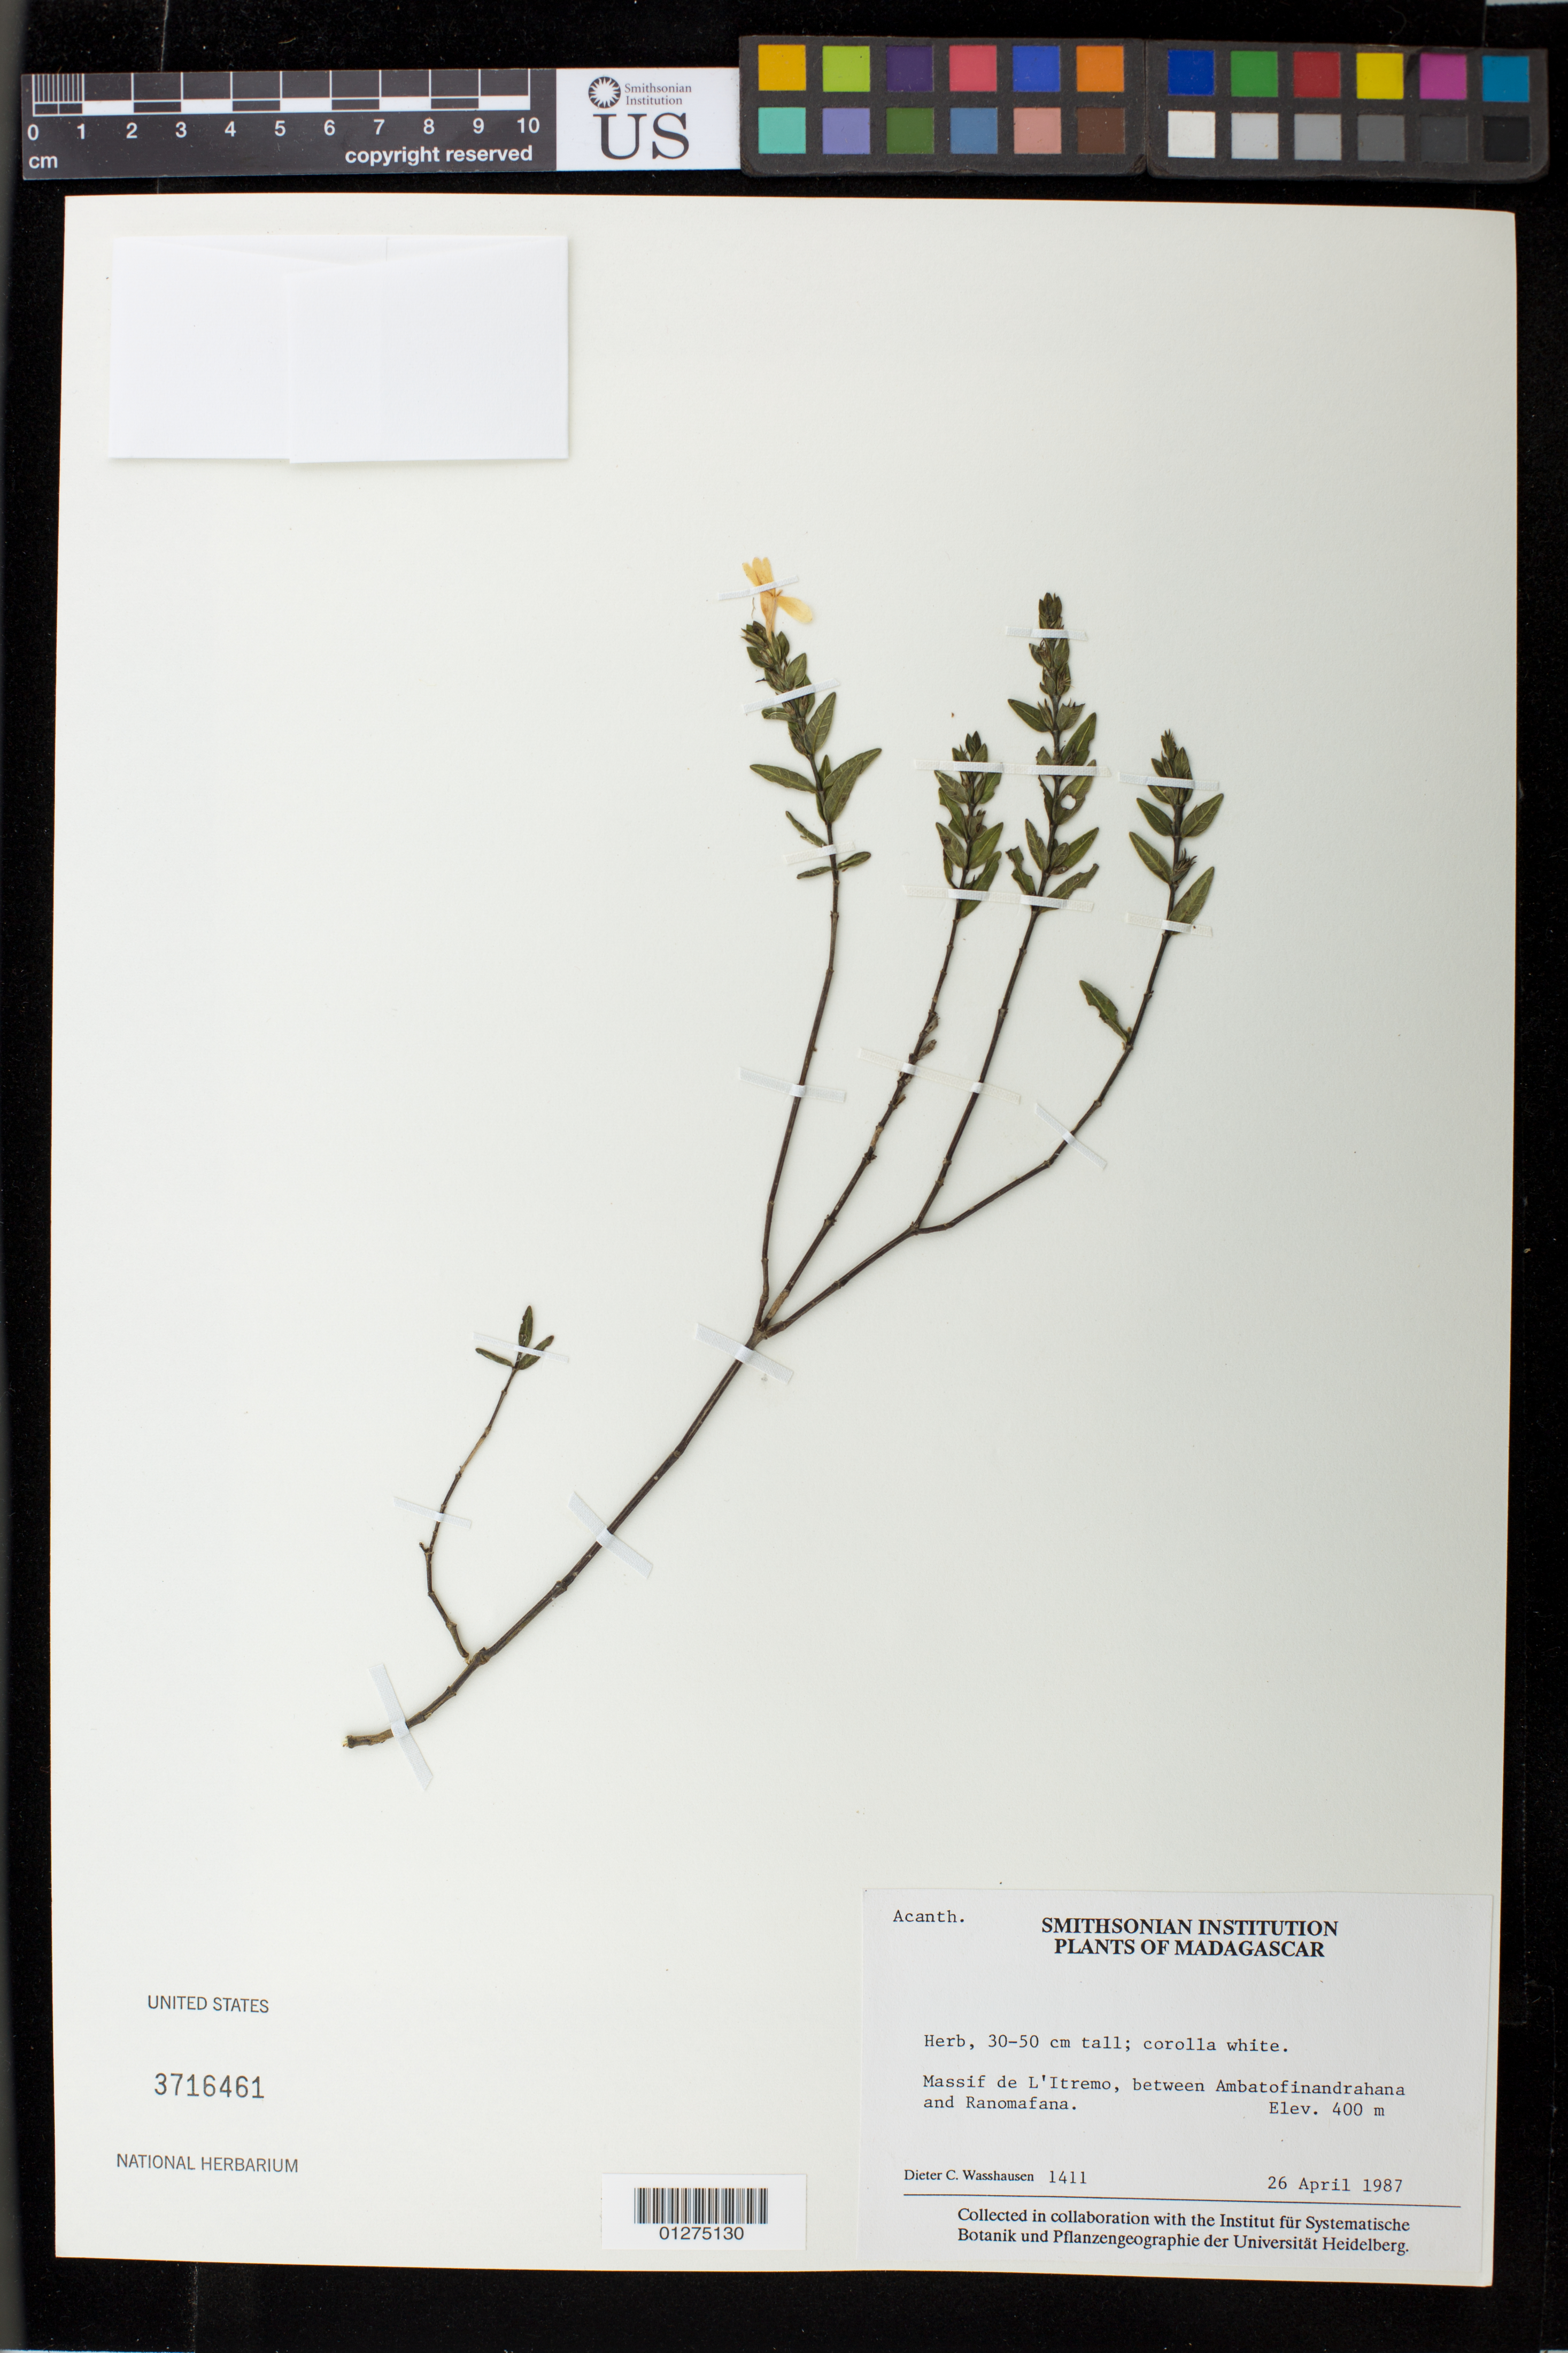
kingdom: Plantae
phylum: Tracheophyta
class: Magnoliopsida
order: Lamiales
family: Acanthaceae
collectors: D. C. Wasshausen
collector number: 1411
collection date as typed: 26 Apr 1987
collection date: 1987-04-26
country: Madagascar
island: Madagascar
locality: Massif de L'Itremo, between Ambatofinandrahana and Ranomafana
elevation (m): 400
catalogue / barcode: US 3716461